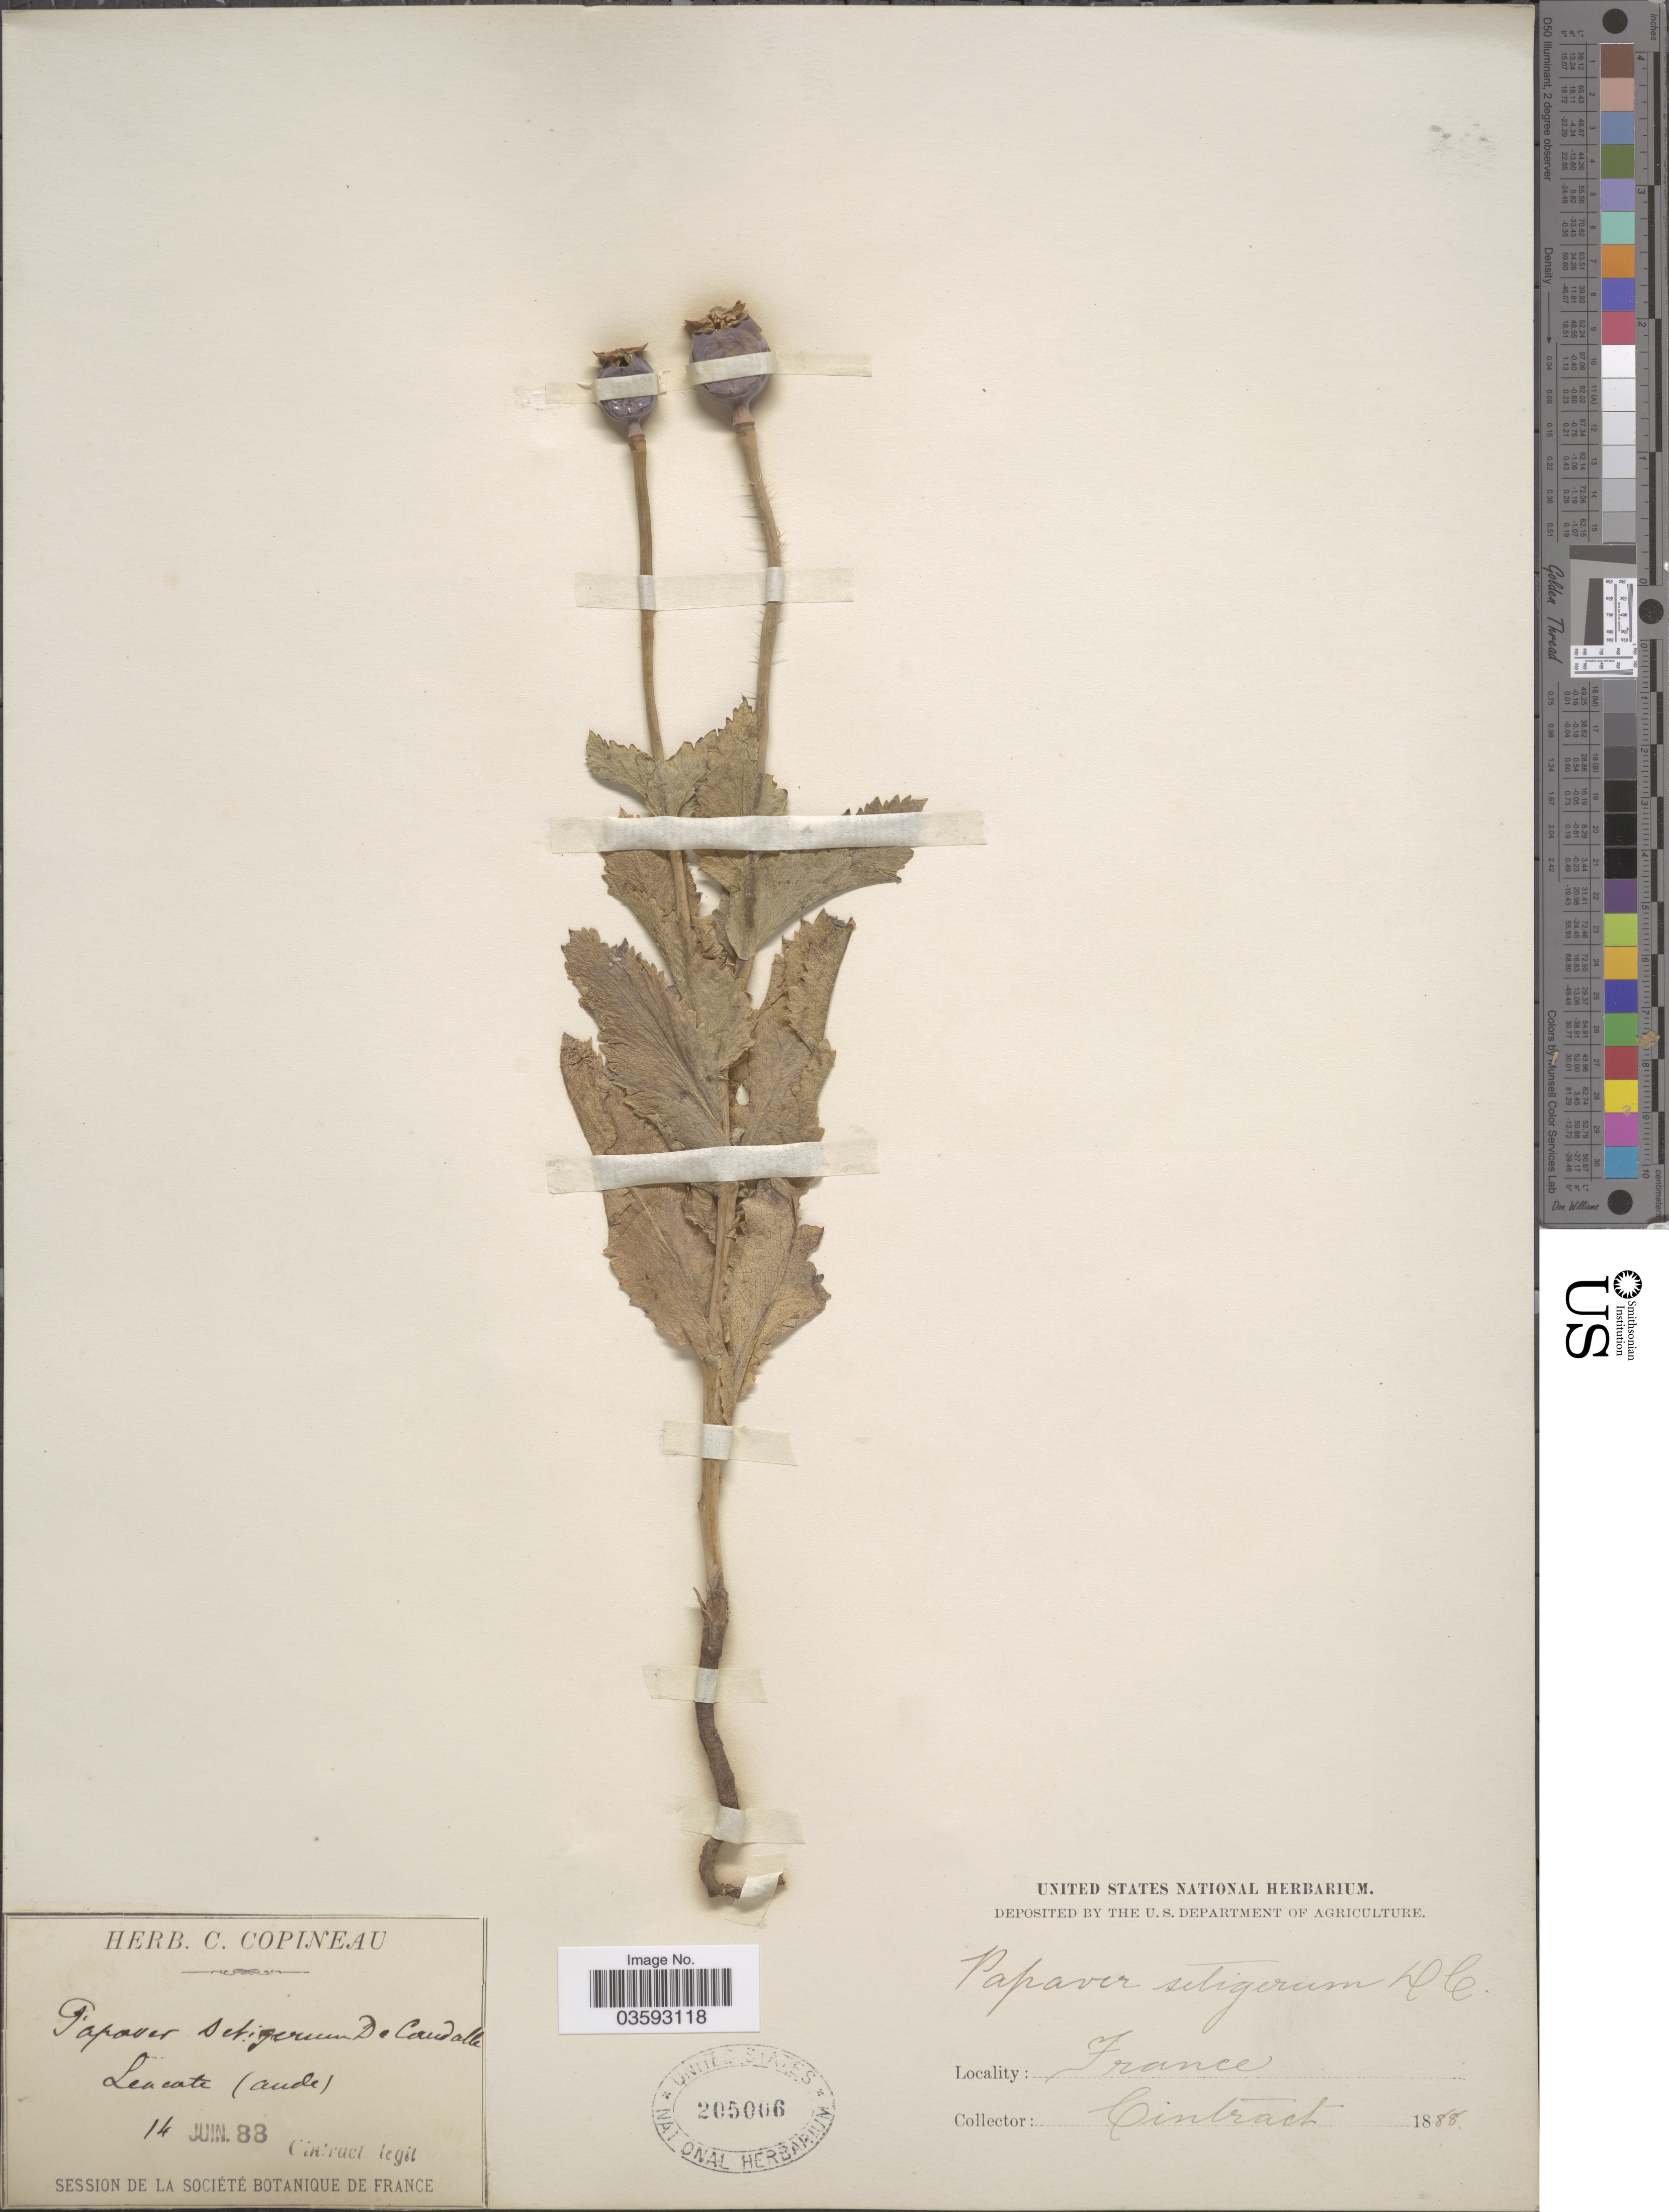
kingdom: Plantae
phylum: Tracheophyta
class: Magnoliopsida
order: Ranunculales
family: Papaveraceae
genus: Papaver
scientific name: Papaver setigerum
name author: DC.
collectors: Cintract, --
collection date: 1888-06-14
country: France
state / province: Occitanie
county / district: Aude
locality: Leucate (aude).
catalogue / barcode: US 205006